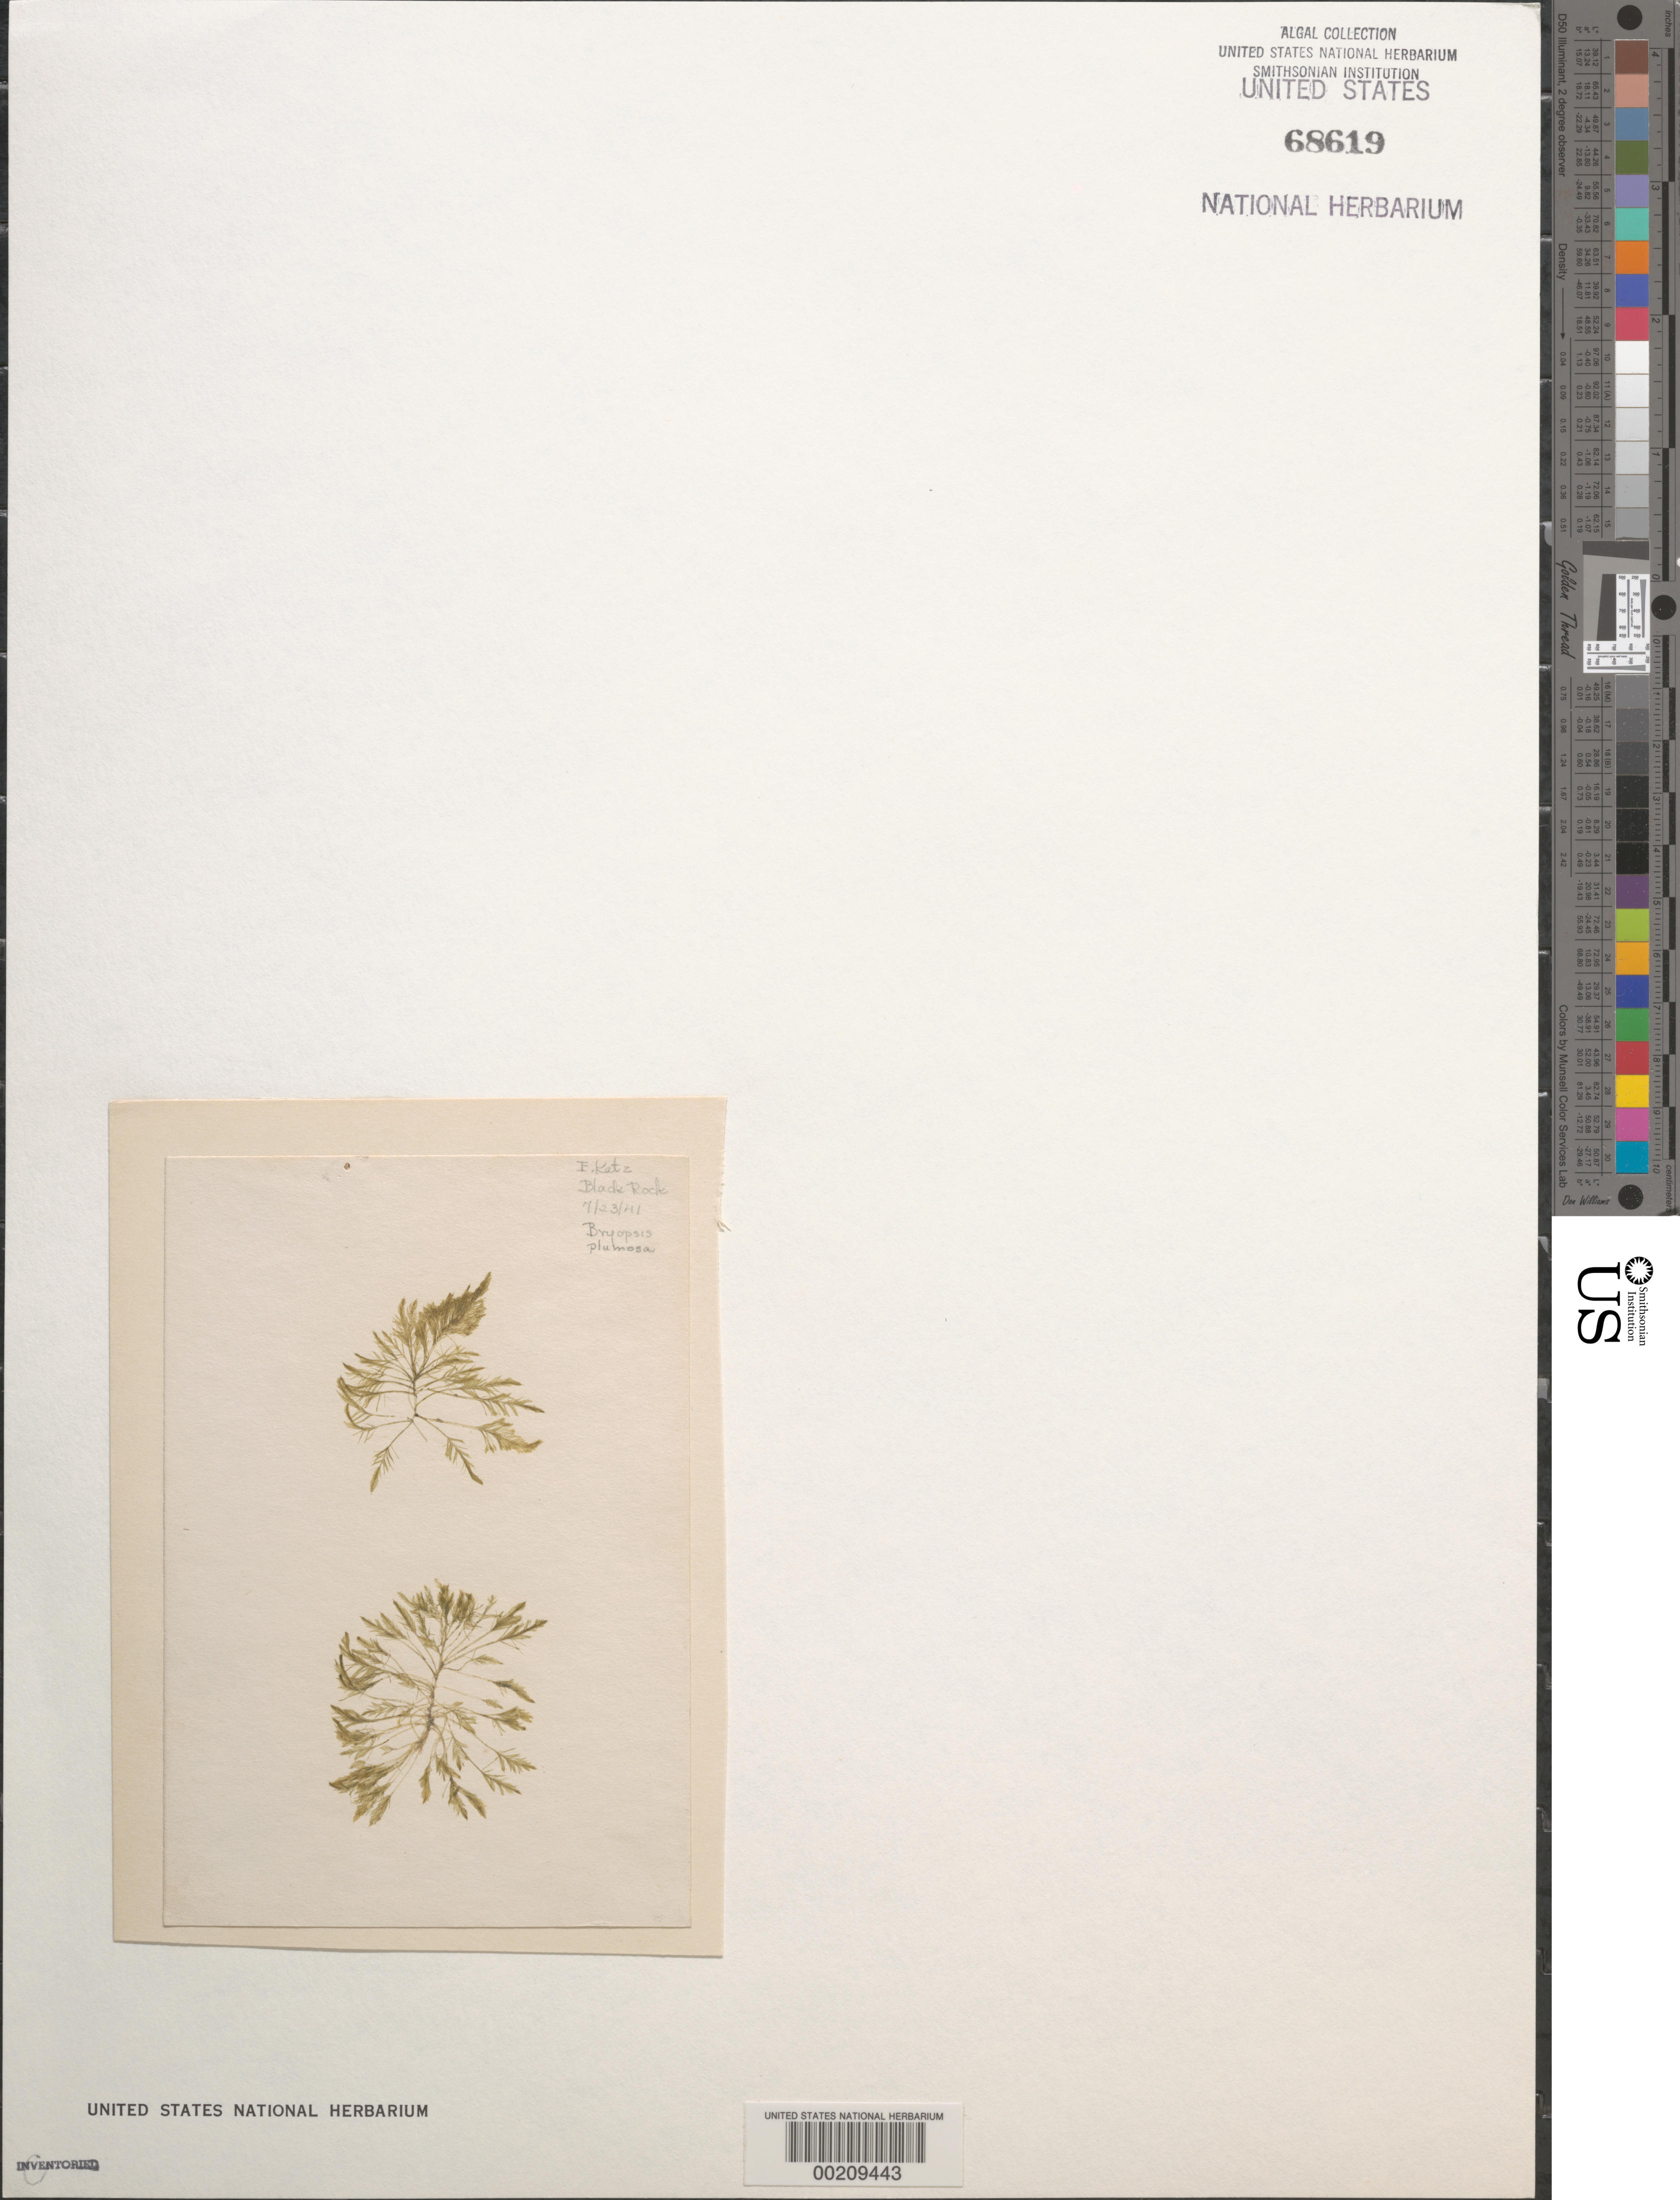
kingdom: Plantae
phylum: Chlorophyta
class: Ulvophyceae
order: Bryopsidales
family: Bryopsidaceae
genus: Bryopsis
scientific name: Bryopsis plumosa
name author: (Huds.) C. Agardh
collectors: E. Katz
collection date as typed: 23 Jul 1941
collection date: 1941-07-23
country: United States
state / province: Massachusetts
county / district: Bristol County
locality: New Bedford, Black Rock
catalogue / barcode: US 68619